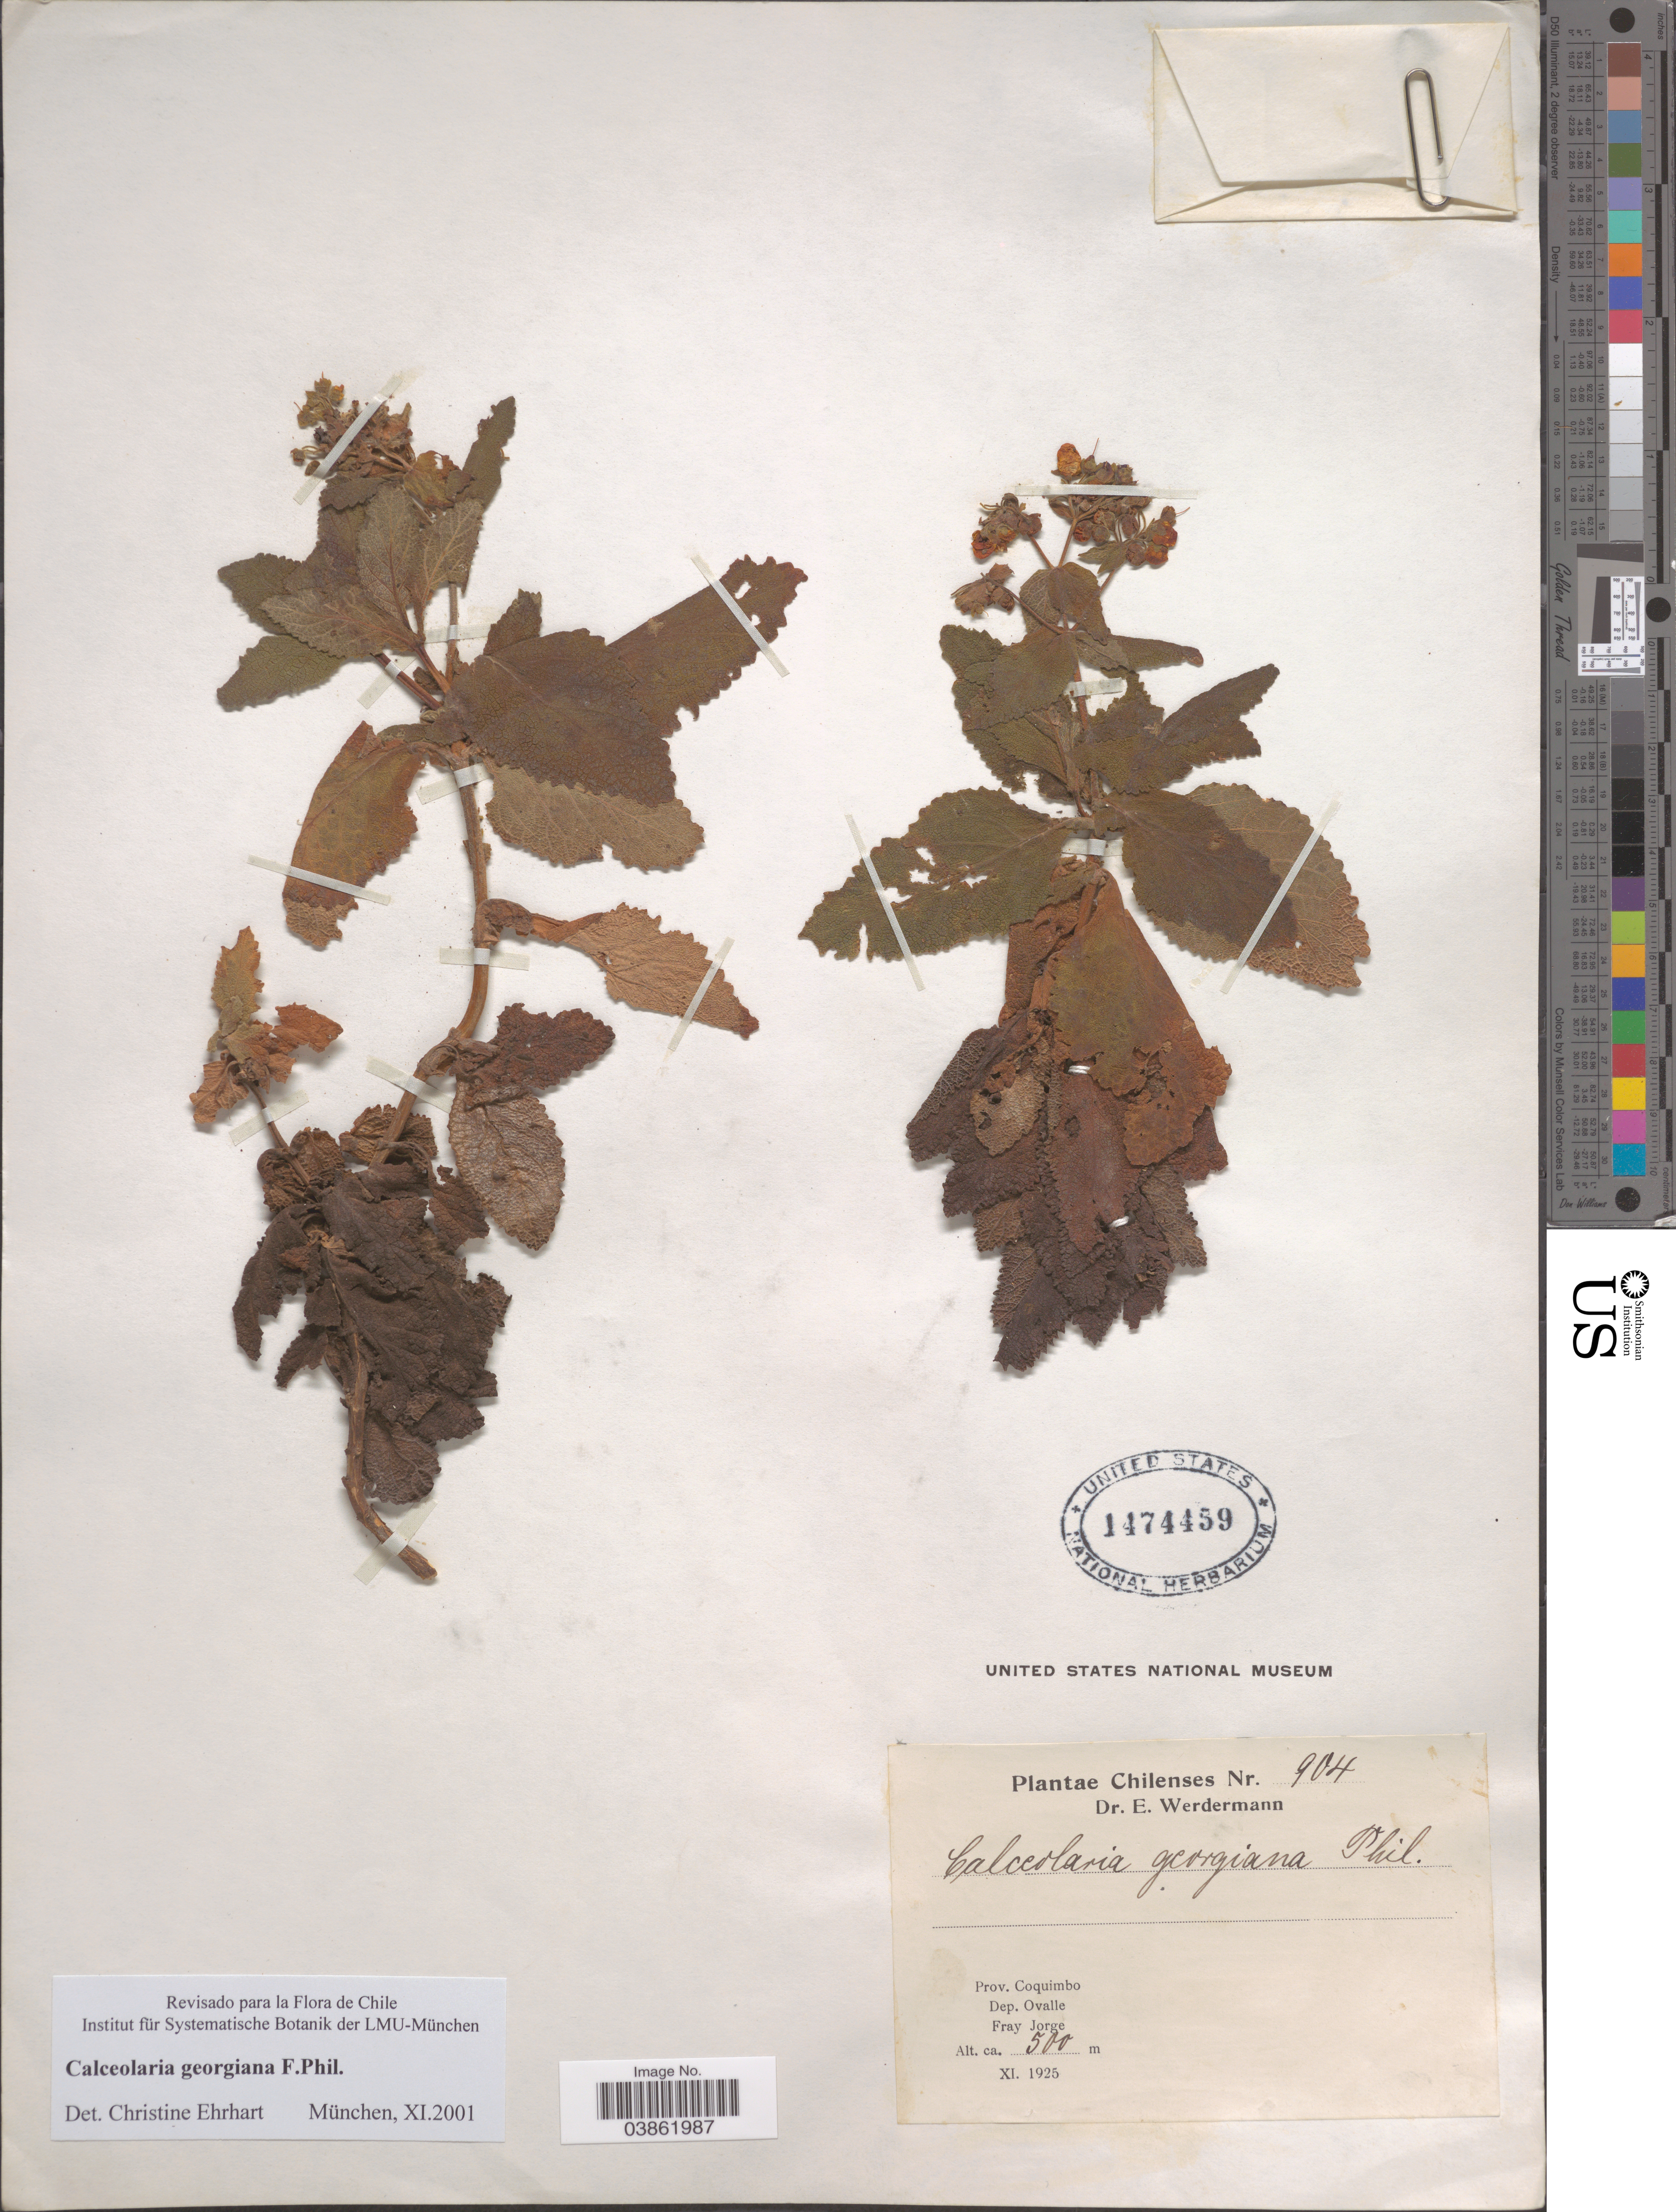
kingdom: Plantae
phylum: Tracheophyta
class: Magnoliopsida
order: Lamiales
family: Calceolariaceae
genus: Calceolaria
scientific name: Calceolaria georgiana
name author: Phil.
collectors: E. Werdermann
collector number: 904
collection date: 1925-11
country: Chile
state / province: Coquimbo (IV)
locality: Dep. Ovalle. Fray Jorge.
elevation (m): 500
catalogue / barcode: US 1474459